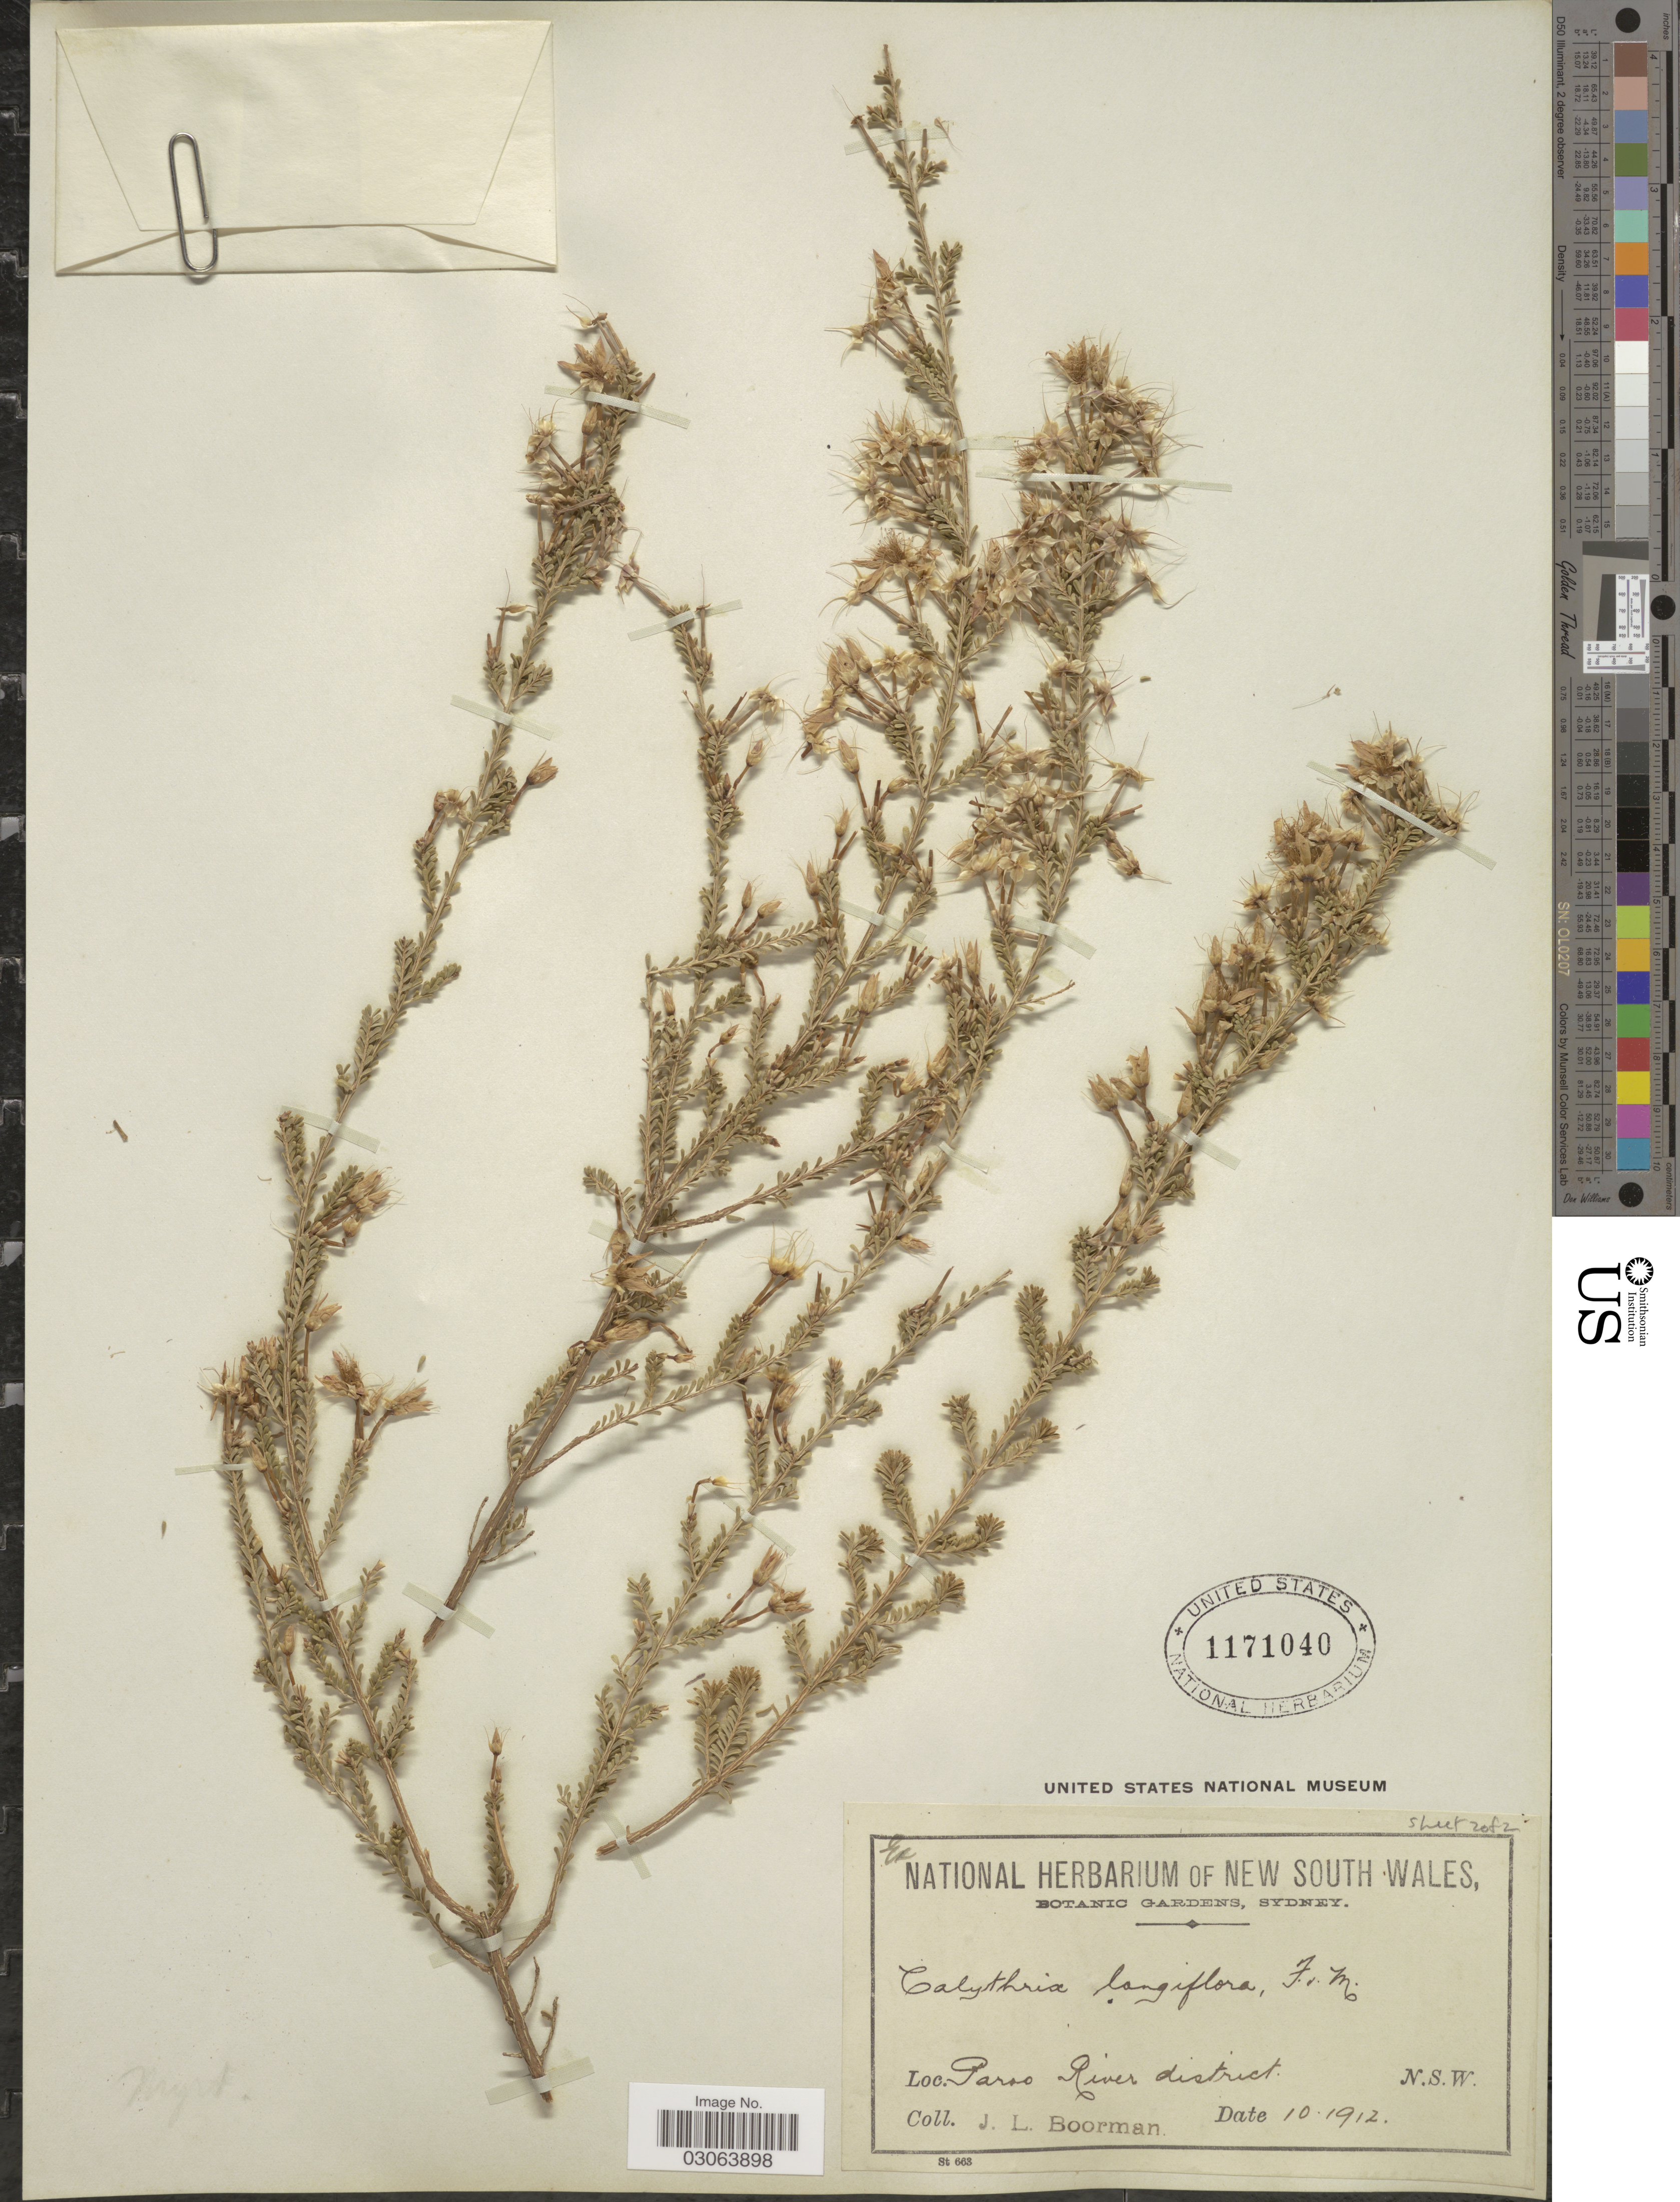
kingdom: Plantae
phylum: Tracheophyta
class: Magnoliopsida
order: Myrtales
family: Myrtaceae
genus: Calytrix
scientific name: Calytrix longiflora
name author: (F. Muell.) Benth.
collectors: J. Boorman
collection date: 1912-10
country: Australia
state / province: New South Wales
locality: Paroo River District.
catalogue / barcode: US 1171040